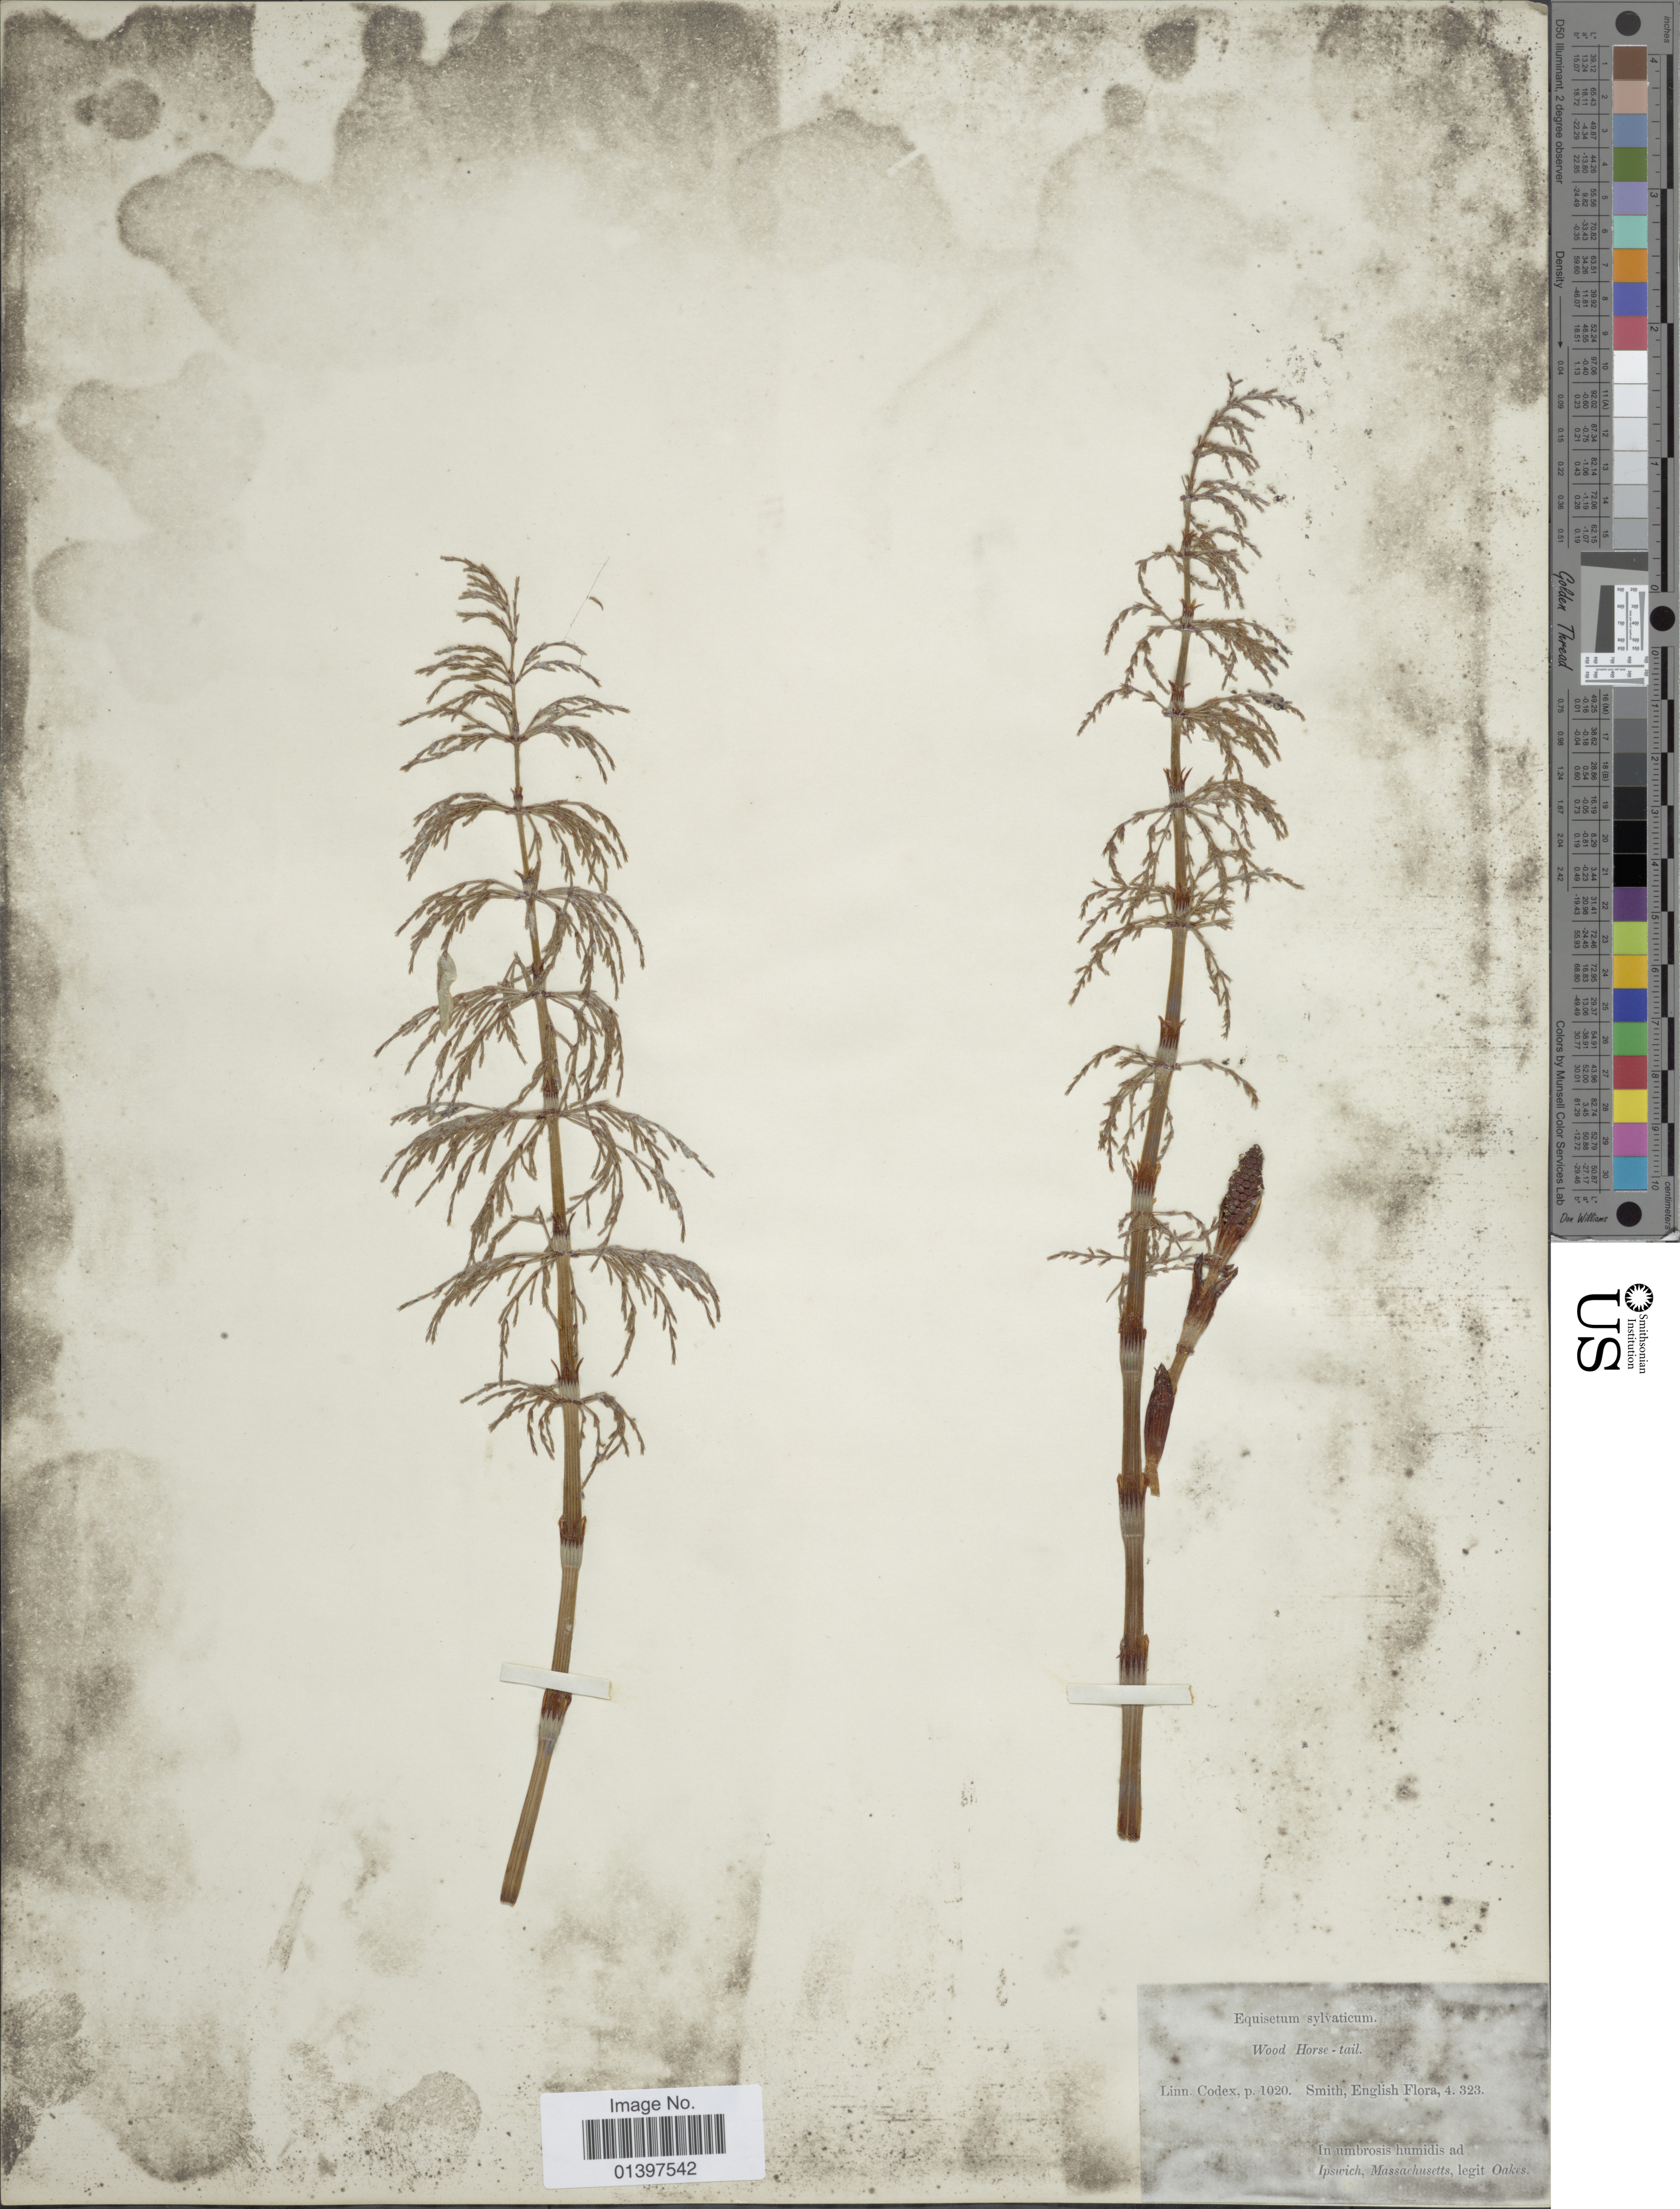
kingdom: Plantae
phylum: Tracheophyta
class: Polypodiopsida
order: Equisetales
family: Equisetaceae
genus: Equisetum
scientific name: Equisetum sylvaticum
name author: L.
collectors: -. Oakes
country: United States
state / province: Massachusetts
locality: In umbrosis humidis ad Ipswich, Massachusetts